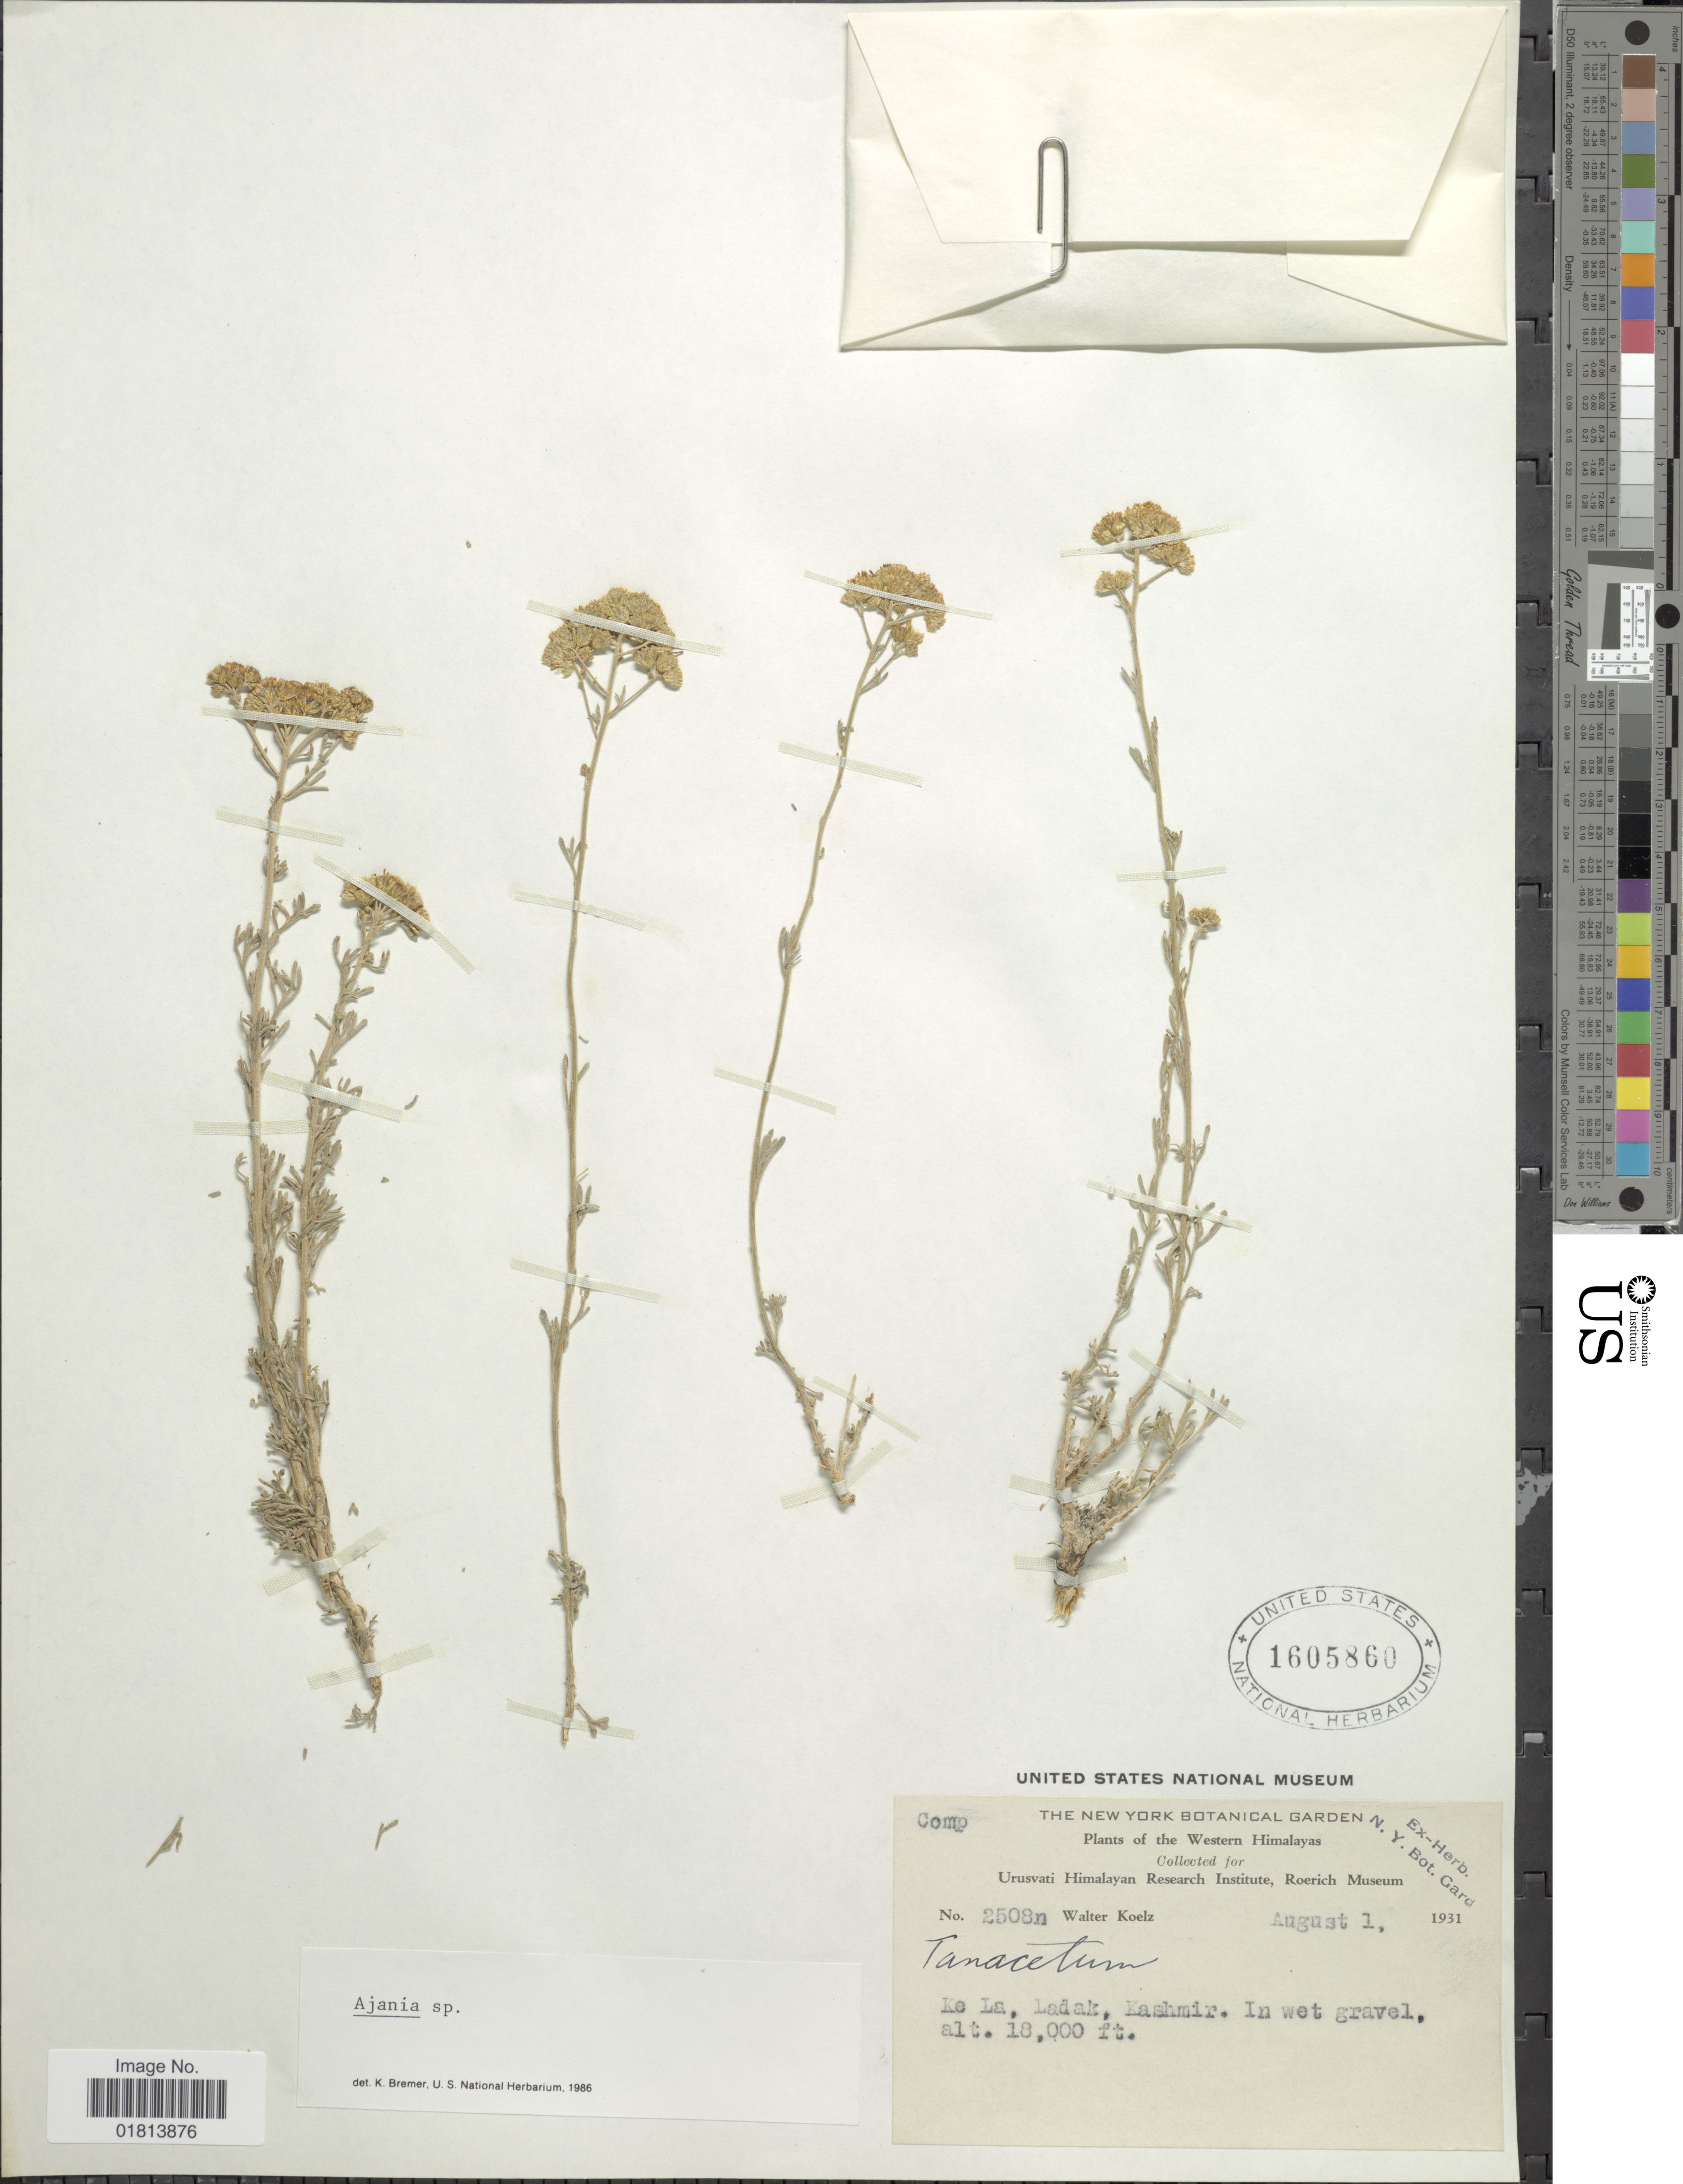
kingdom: Plantae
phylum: Tracheophyta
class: Magnoliopsida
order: Asterales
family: Asteraceae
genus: Ajania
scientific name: Ajania sp.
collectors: W. N. Koelz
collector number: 2508n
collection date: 1931-08-01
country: India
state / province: Ladakh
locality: Western Himalayas, Ke La, Ladak, Kashmir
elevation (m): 5486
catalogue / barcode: US 1605860